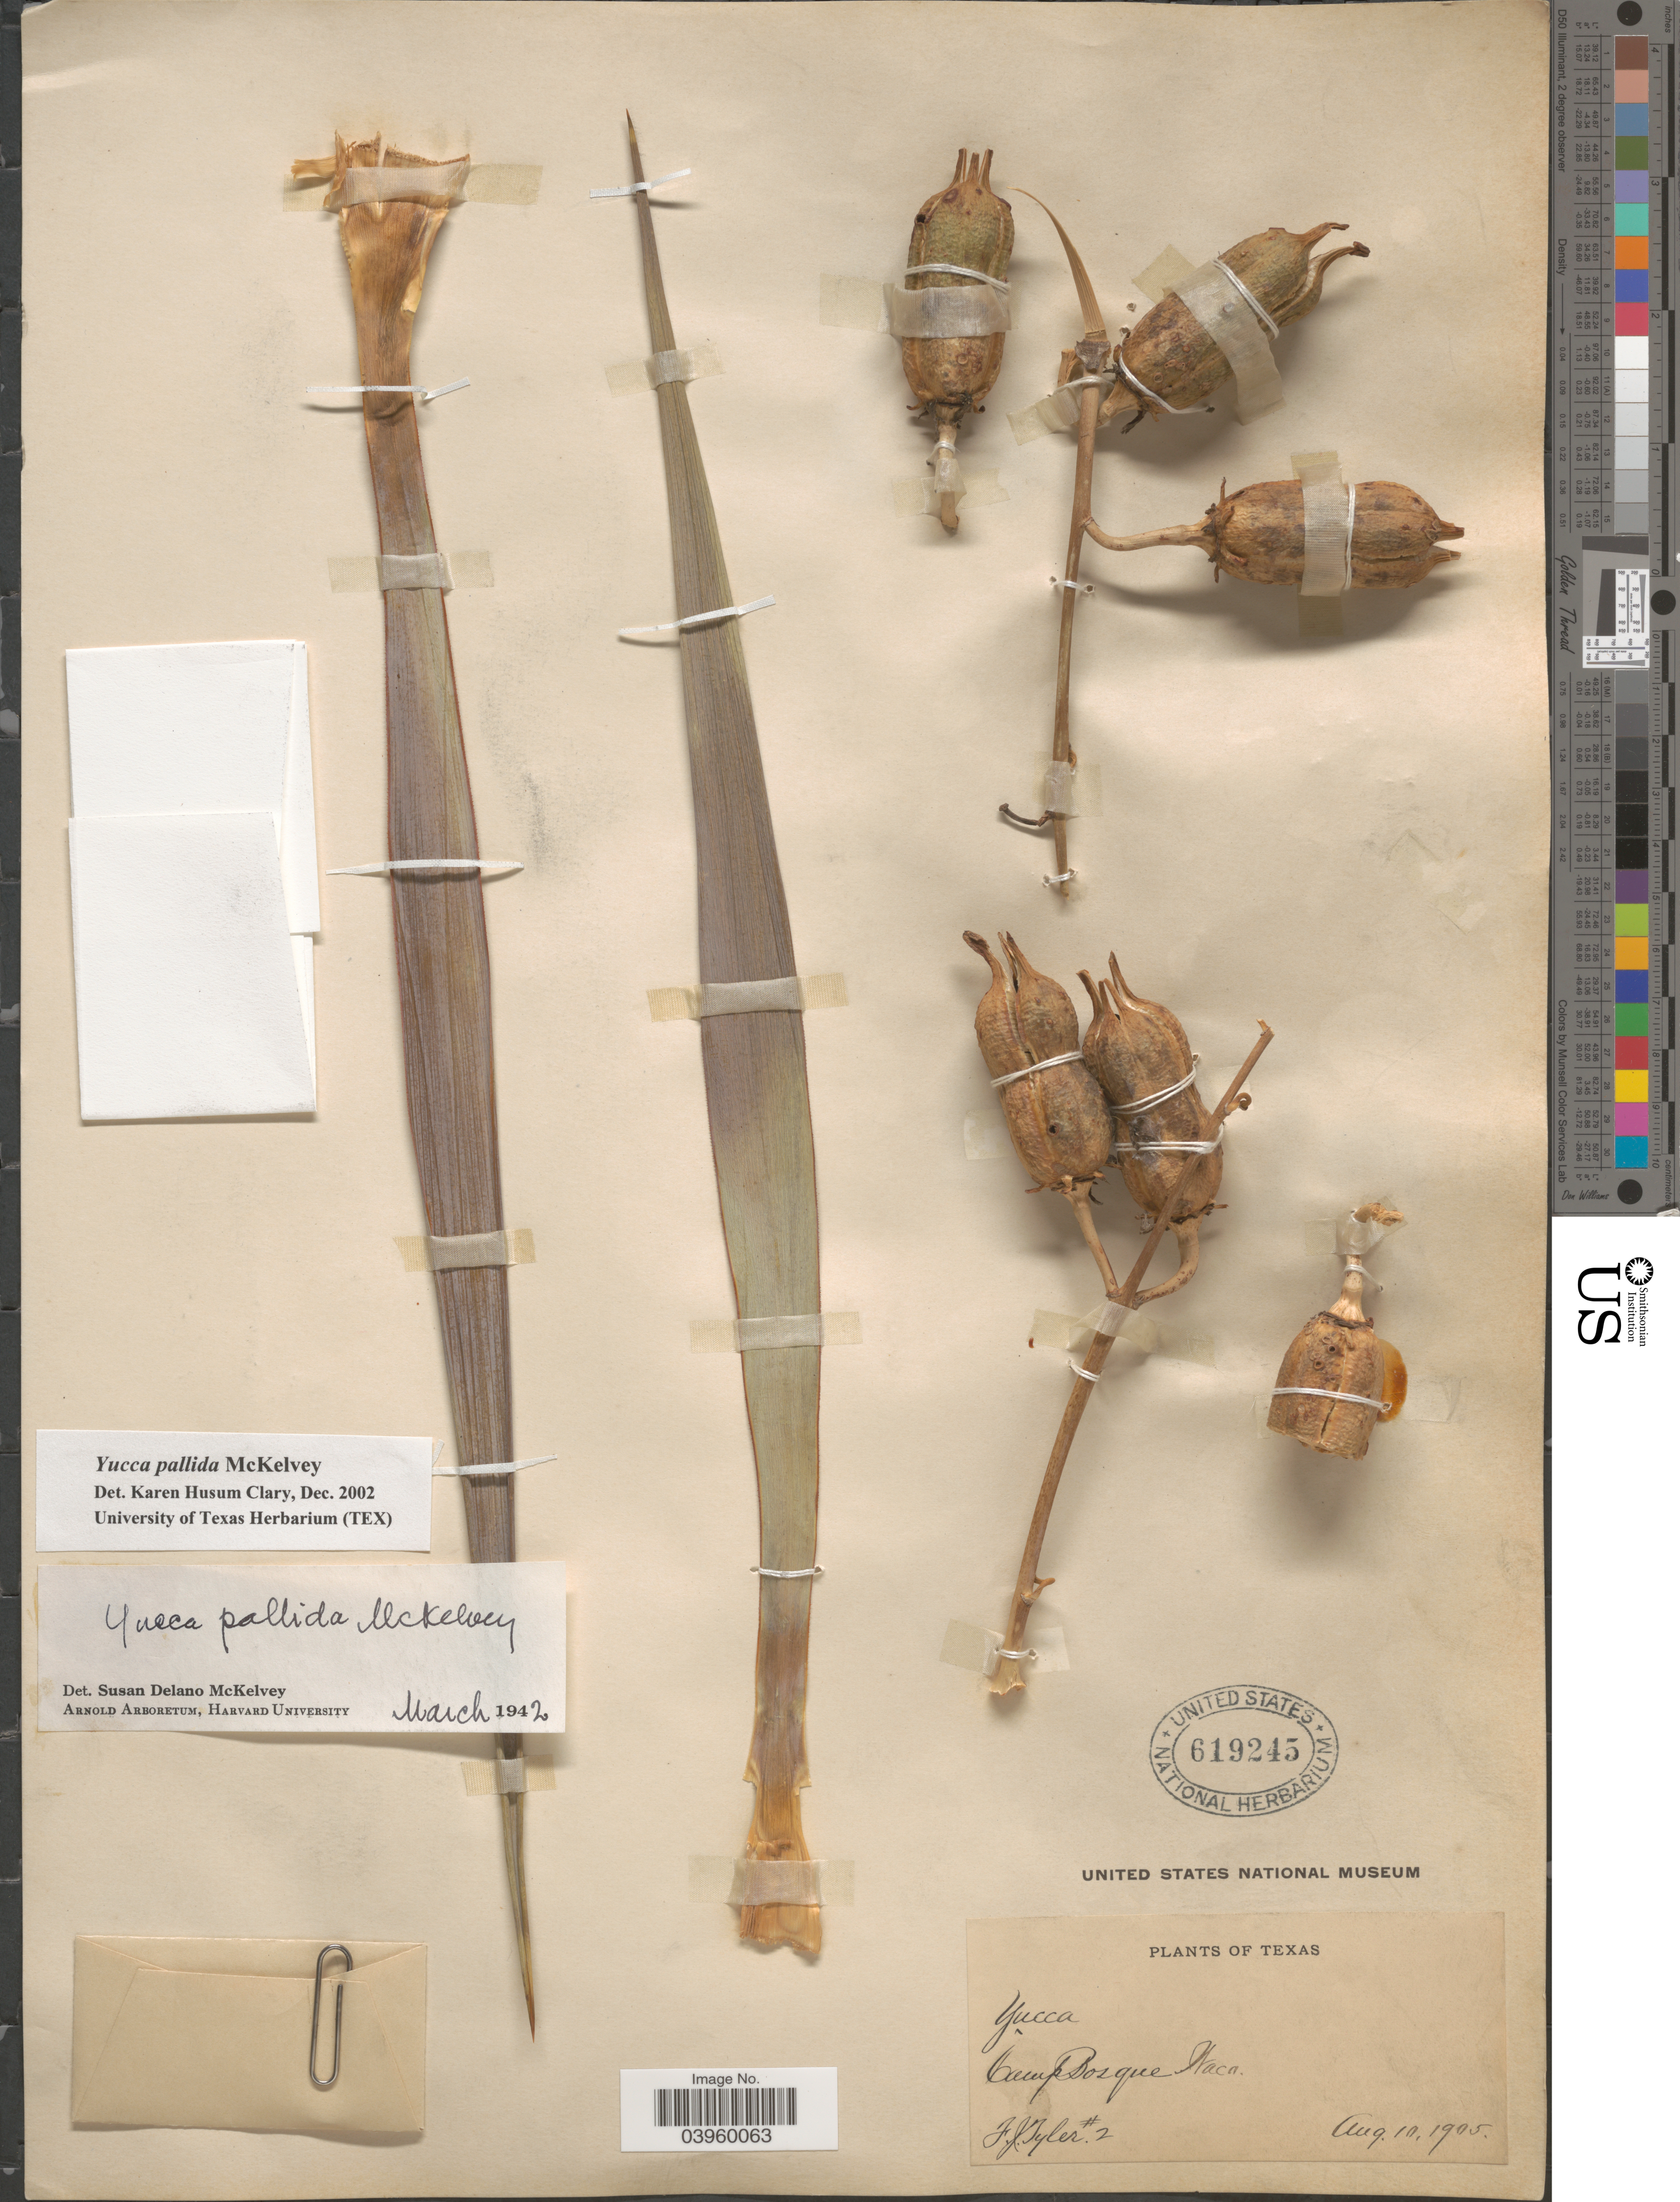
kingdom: Plantae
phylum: Tracheophyta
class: Liliopsida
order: Asparagales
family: Asparagaceae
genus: Yucca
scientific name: Yucca pallida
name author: McKelvey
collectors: F. Tyler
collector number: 2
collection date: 1905-08-10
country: United States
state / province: Texas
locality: Camp Bosque Waco.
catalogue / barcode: US 619245